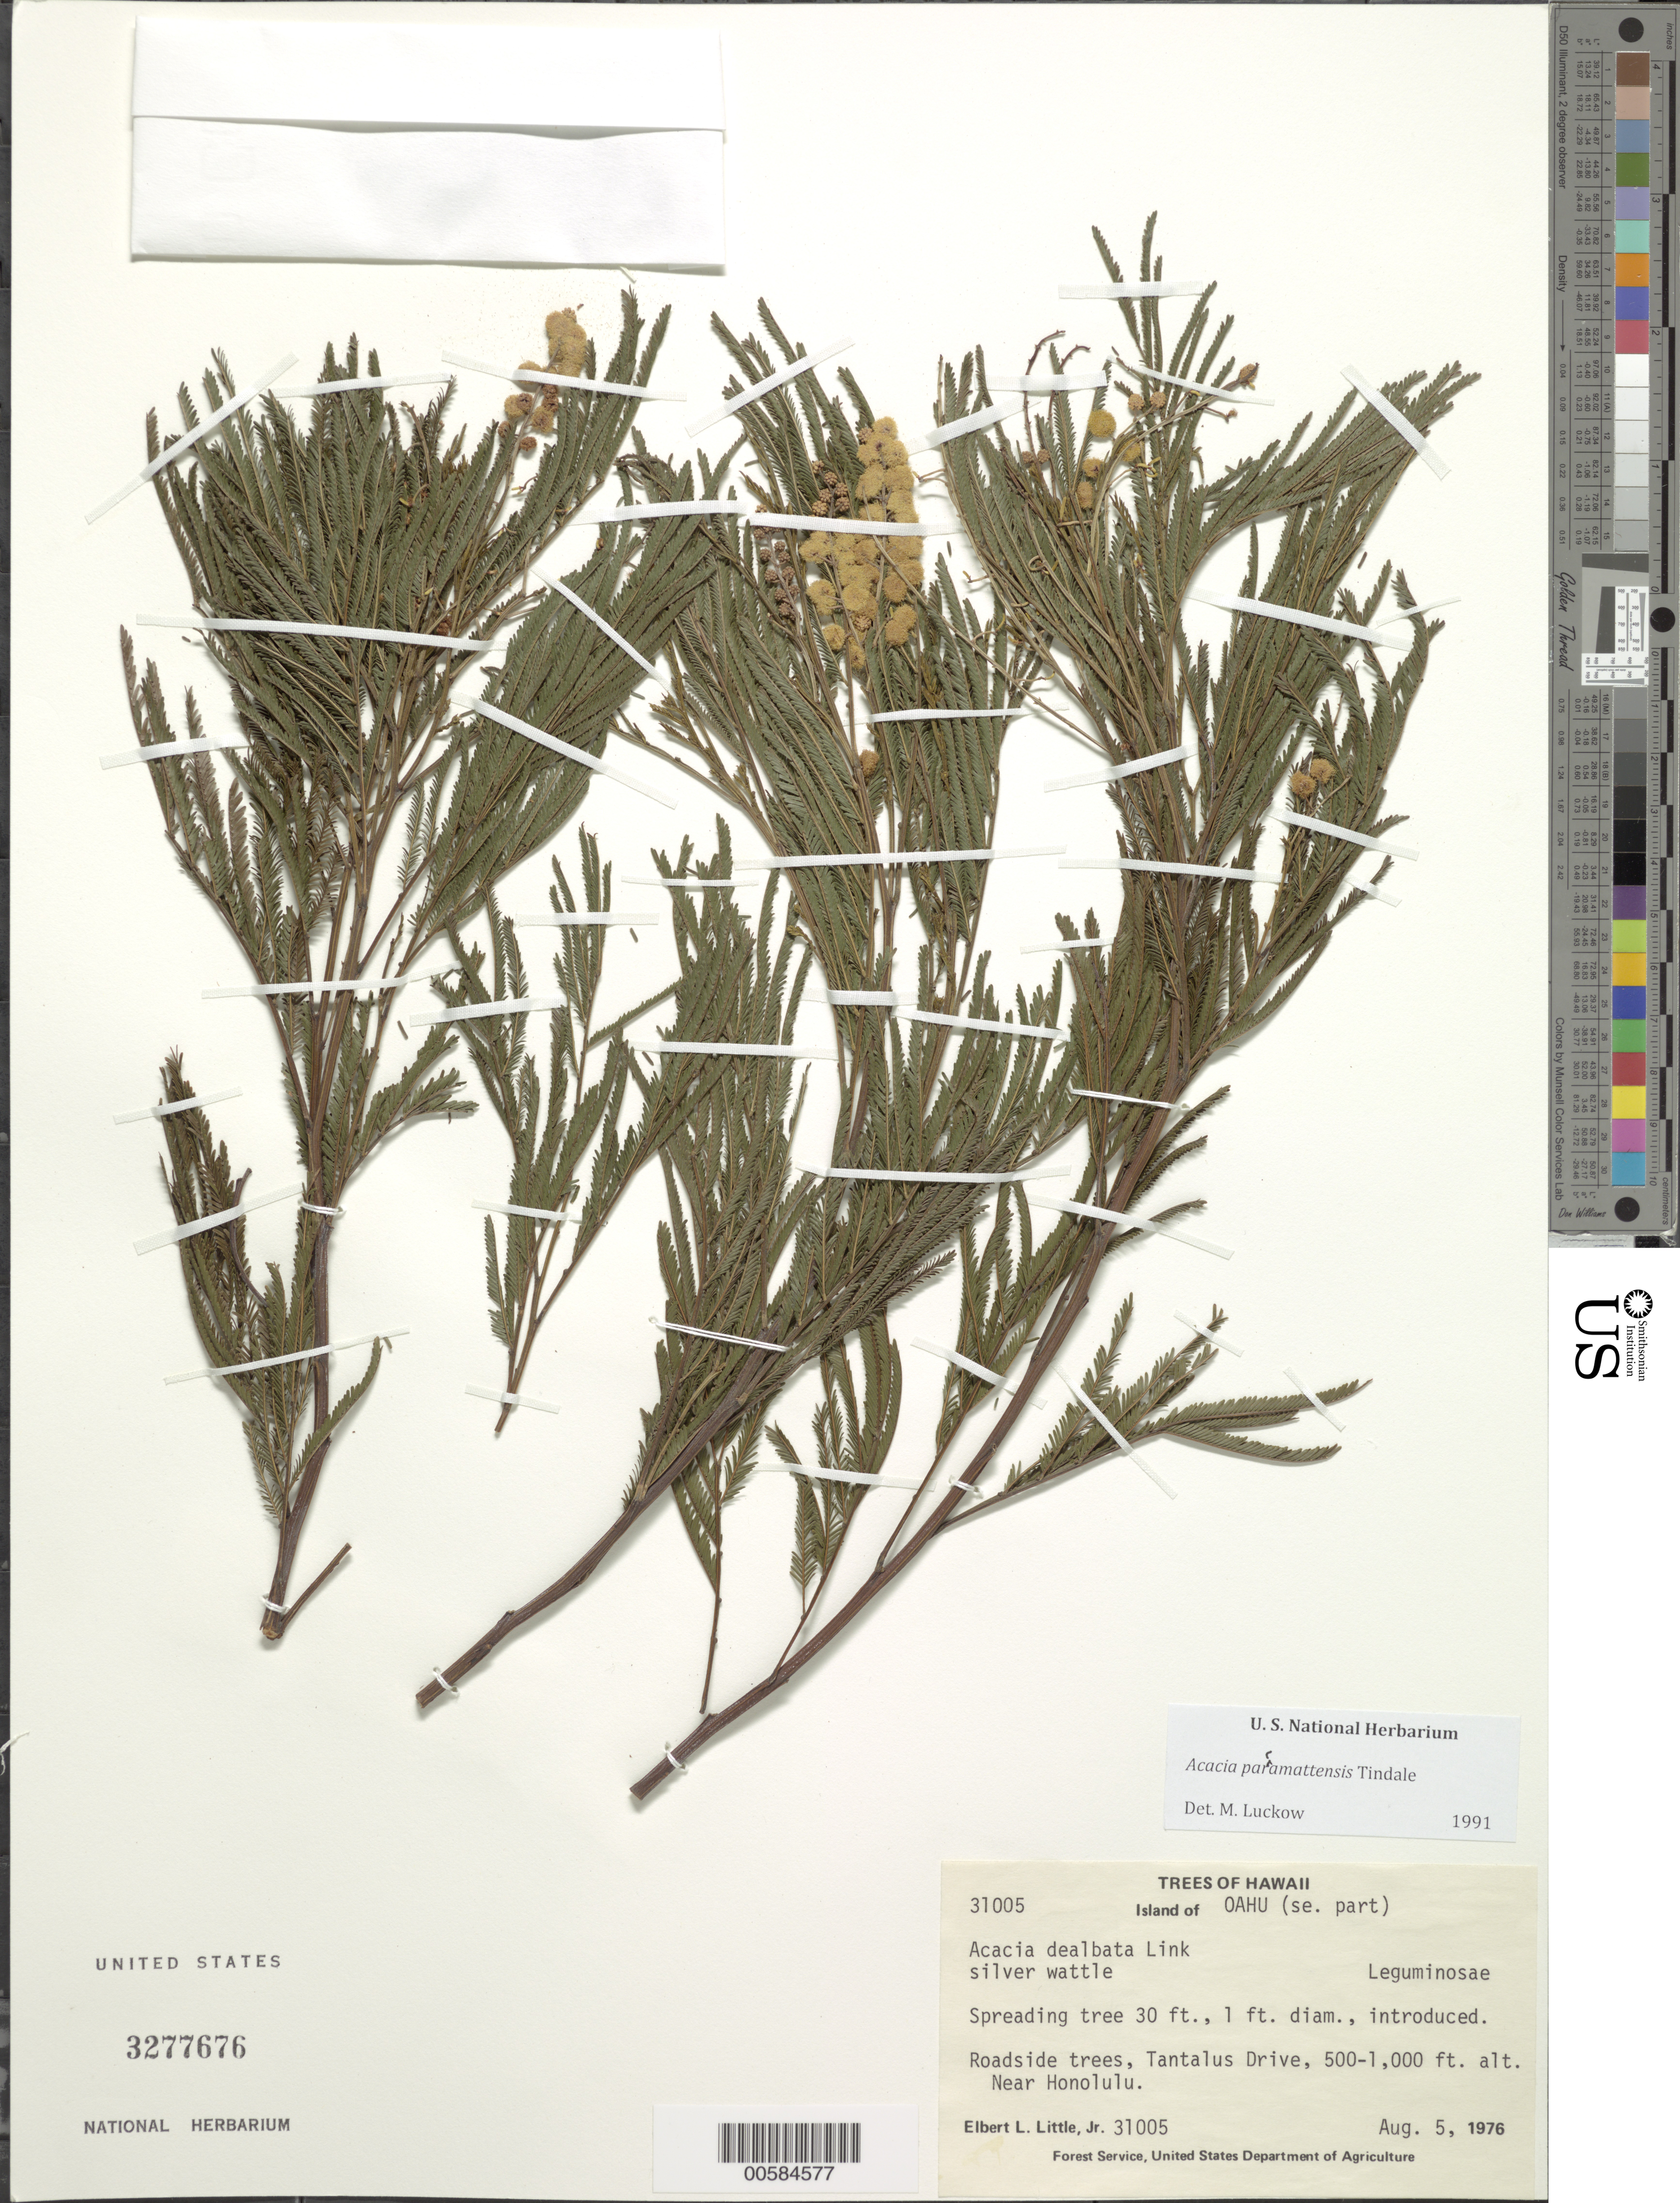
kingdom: Plantae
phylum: Tracheophyta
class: Magnoliopsida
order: Fabales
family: Fabaceae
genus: Acacia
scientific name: Acacia parramattensis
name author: Tindale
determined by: Luckow, M. A.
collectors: E. L. Little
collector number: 31005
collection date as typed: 5 Aug 1976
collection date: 1976-08-05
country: United States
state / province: Hawaii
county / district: Honolulu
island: Oahu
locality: SE Oahu, Tantalus Dr., near Honolulu.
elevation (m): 152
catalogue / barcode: US 3277676